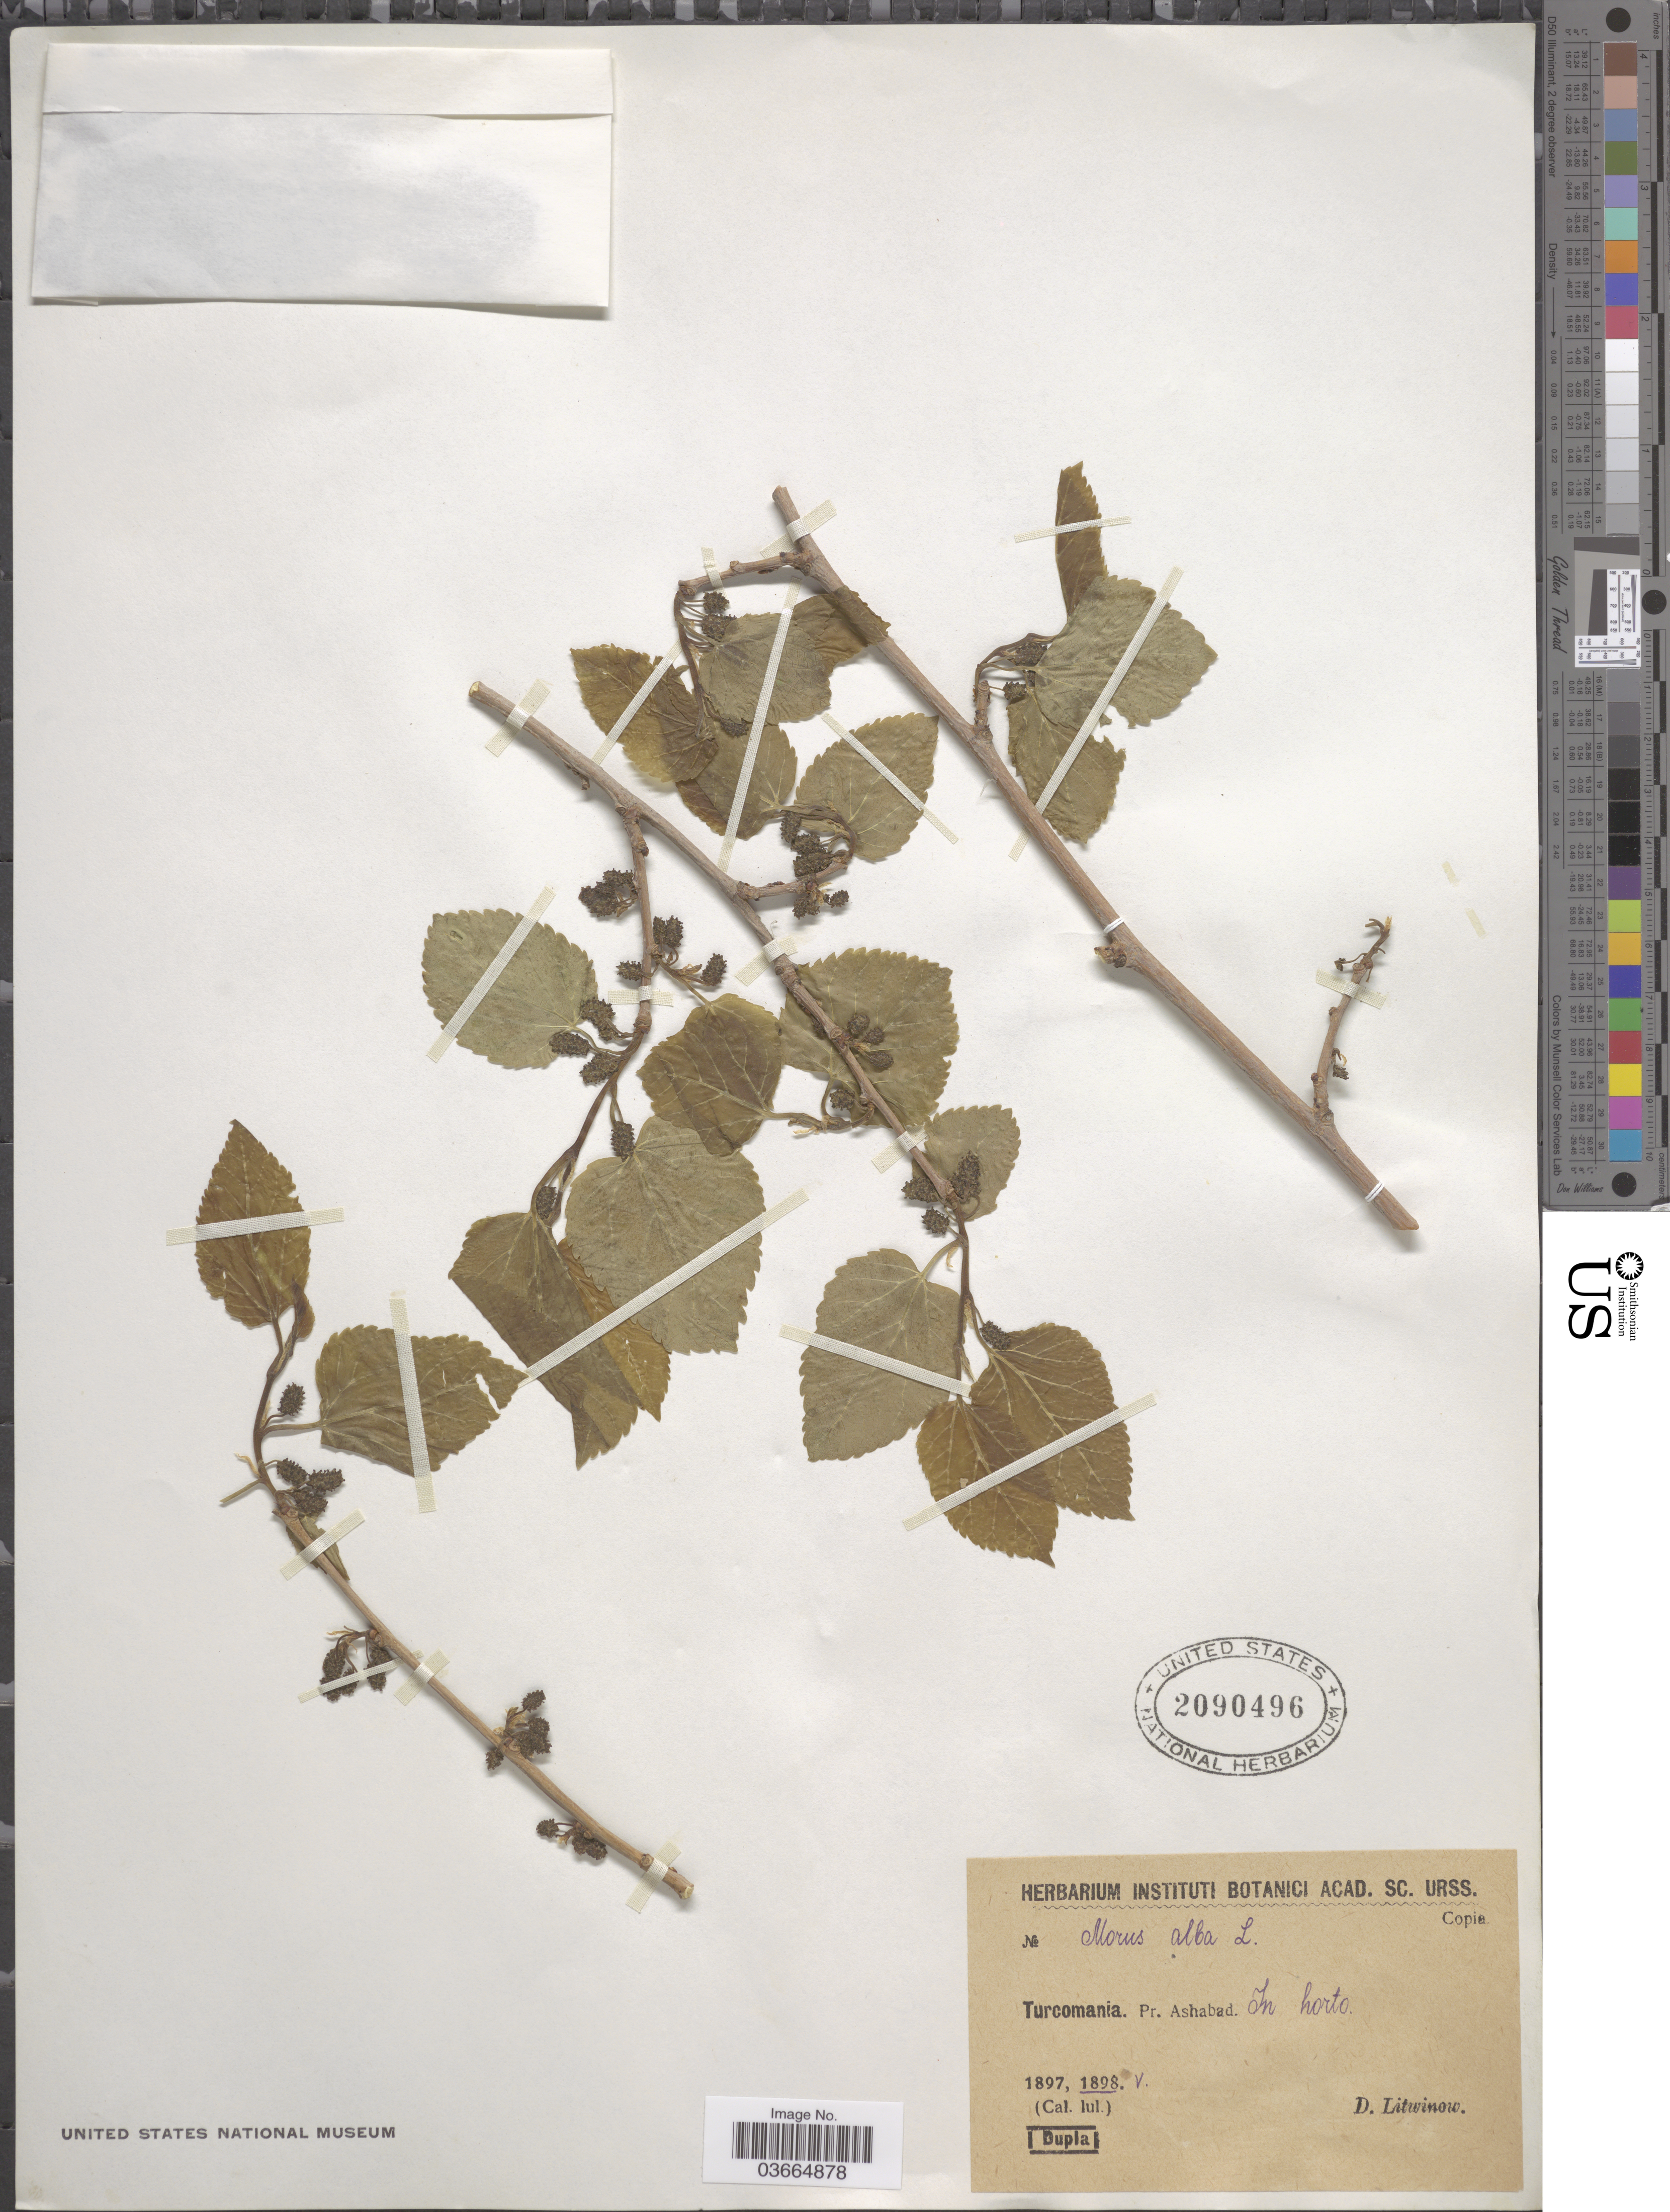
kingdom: Plantae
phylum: Tracheophyta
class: Magnoliopsida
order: Rosales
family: Moraceae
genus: Morus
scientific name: Morus alba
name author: L.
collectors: D. Litwinow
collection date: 1898-05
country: Turkmenistan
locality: Turcomania. Pr. Ashabad. In horto.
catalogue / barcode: US 2090496